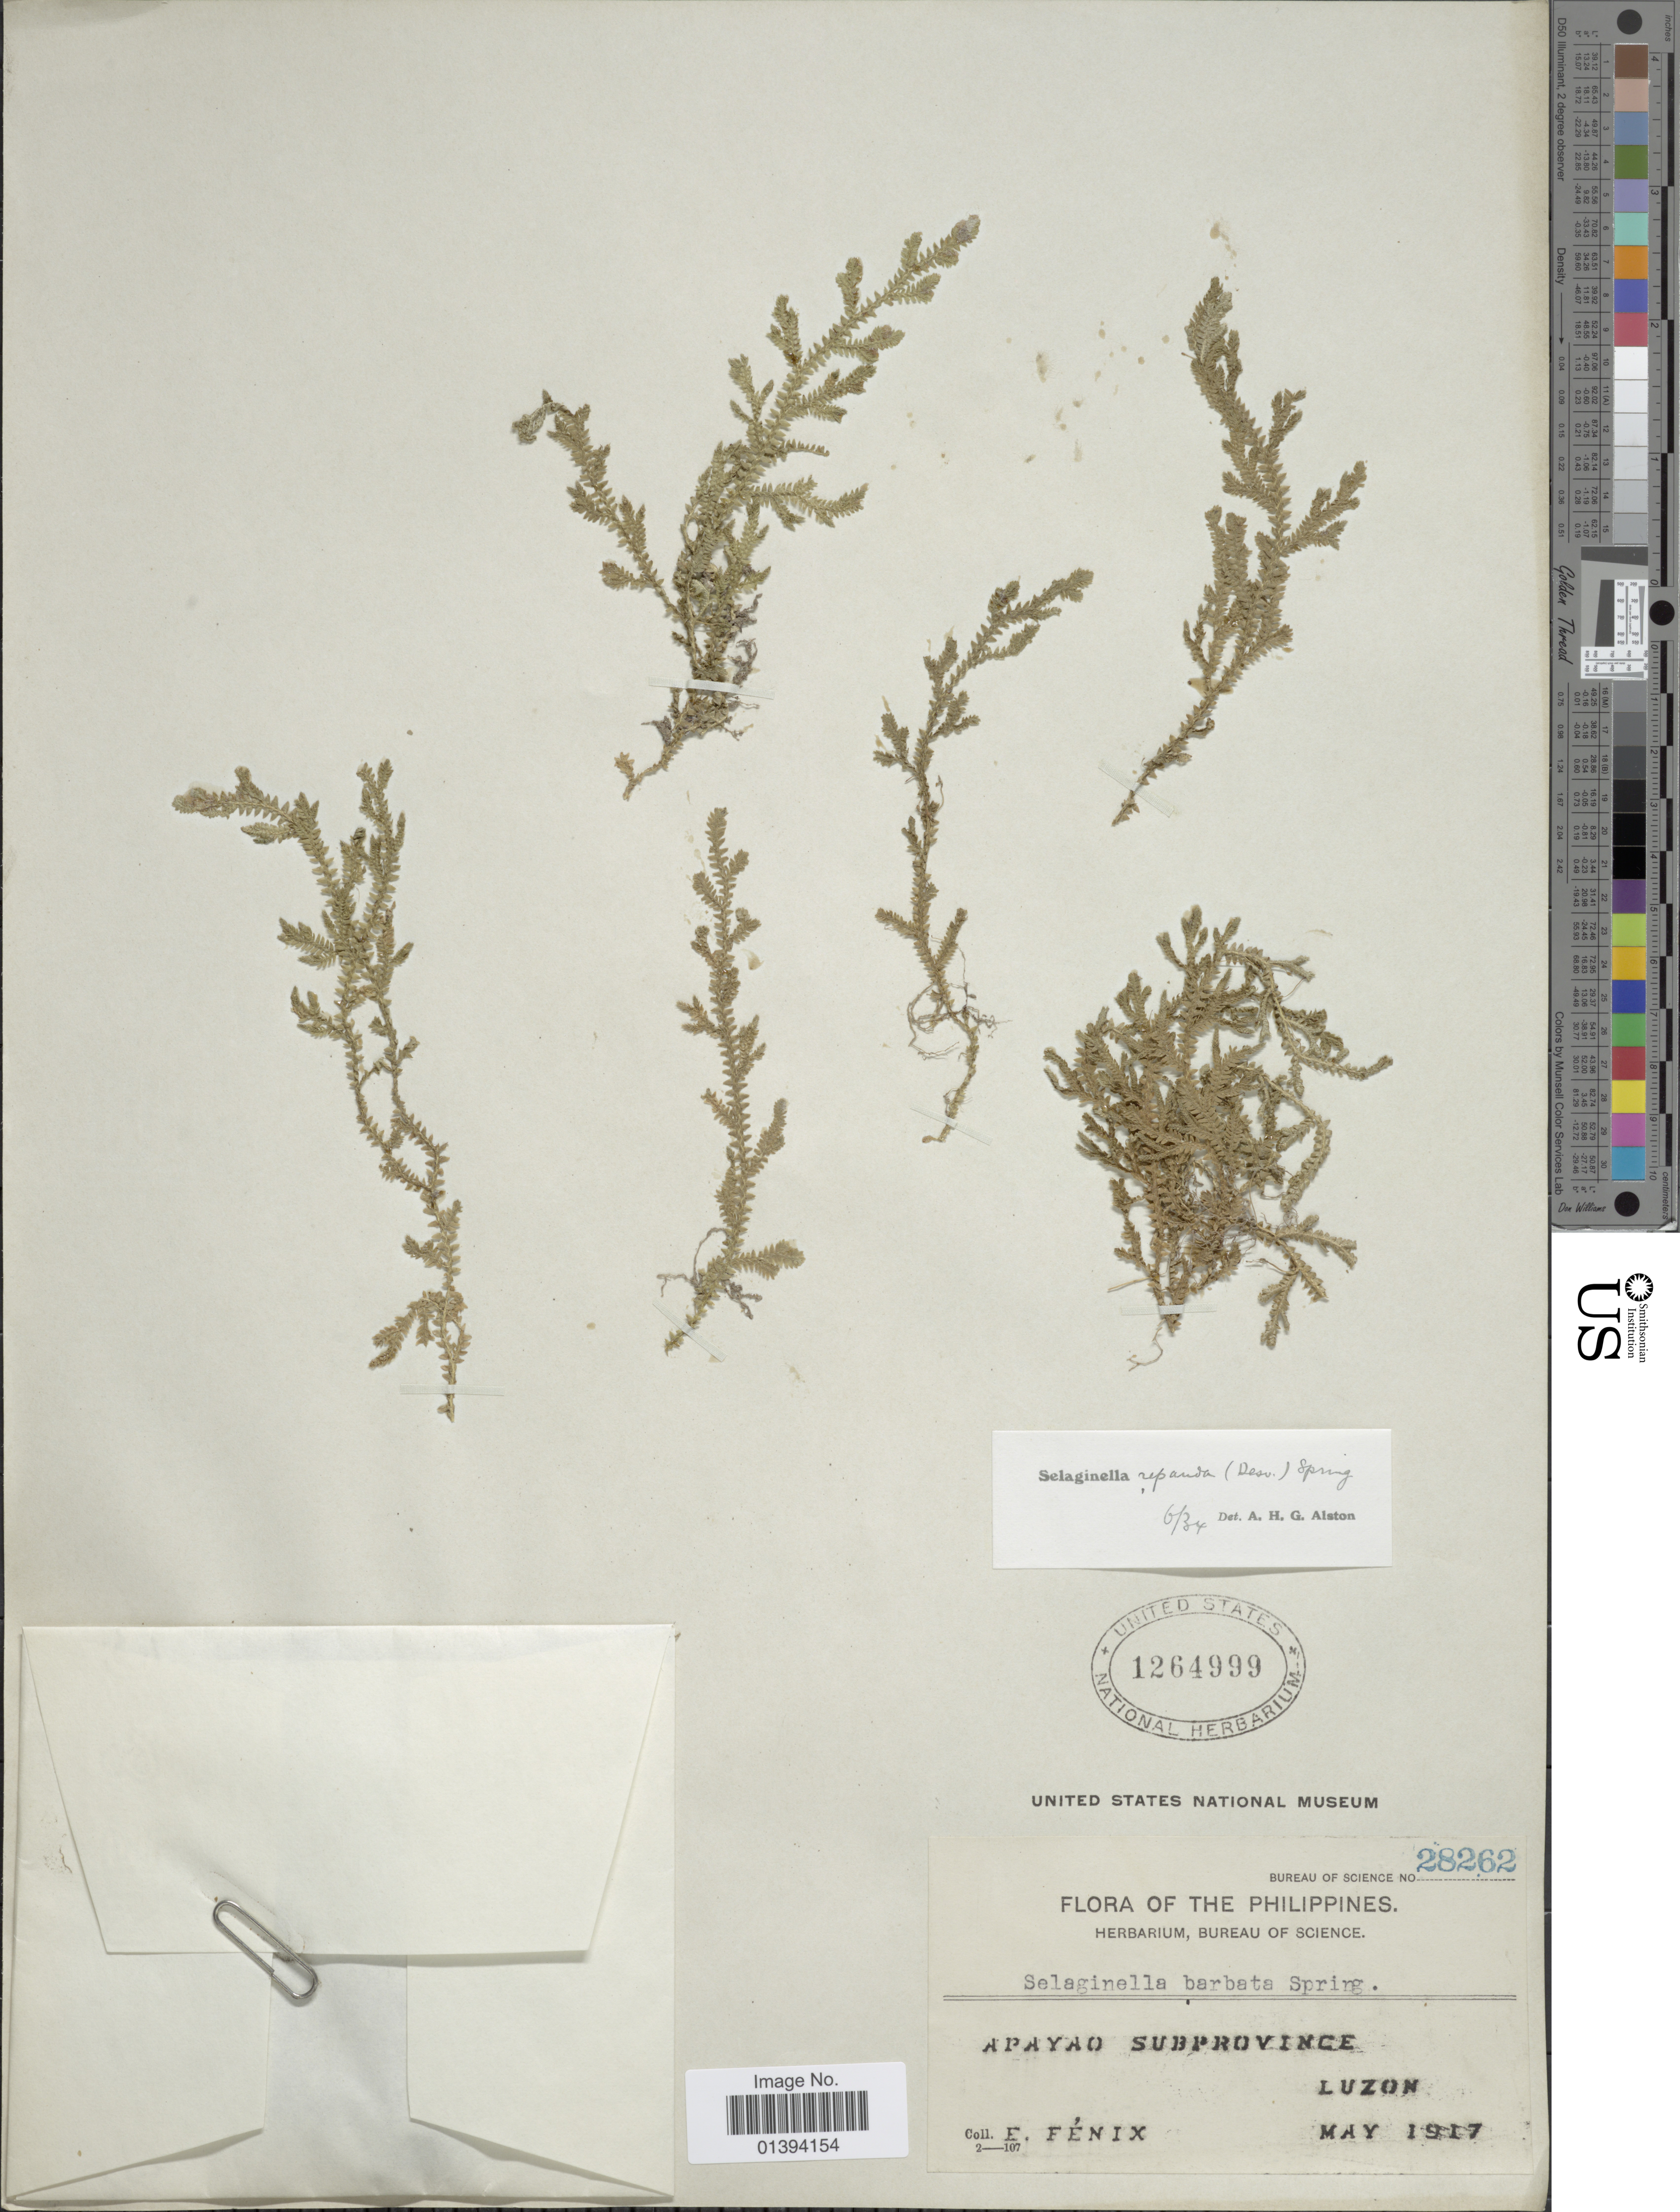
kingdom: Plantae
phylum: Tracheophyta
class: Lycopodiopsida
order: Selaginellales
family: Selaginellaceae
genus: Selaginella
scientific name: Selaginella repanda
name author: (Desv. ex Poir.) Spring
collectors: E. Fénix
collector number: Bureau of Science 28262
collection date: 1917-05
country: Philippines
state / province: Central Luzon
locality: Apayao Subprovince, Luzon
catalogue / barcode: US 1264999